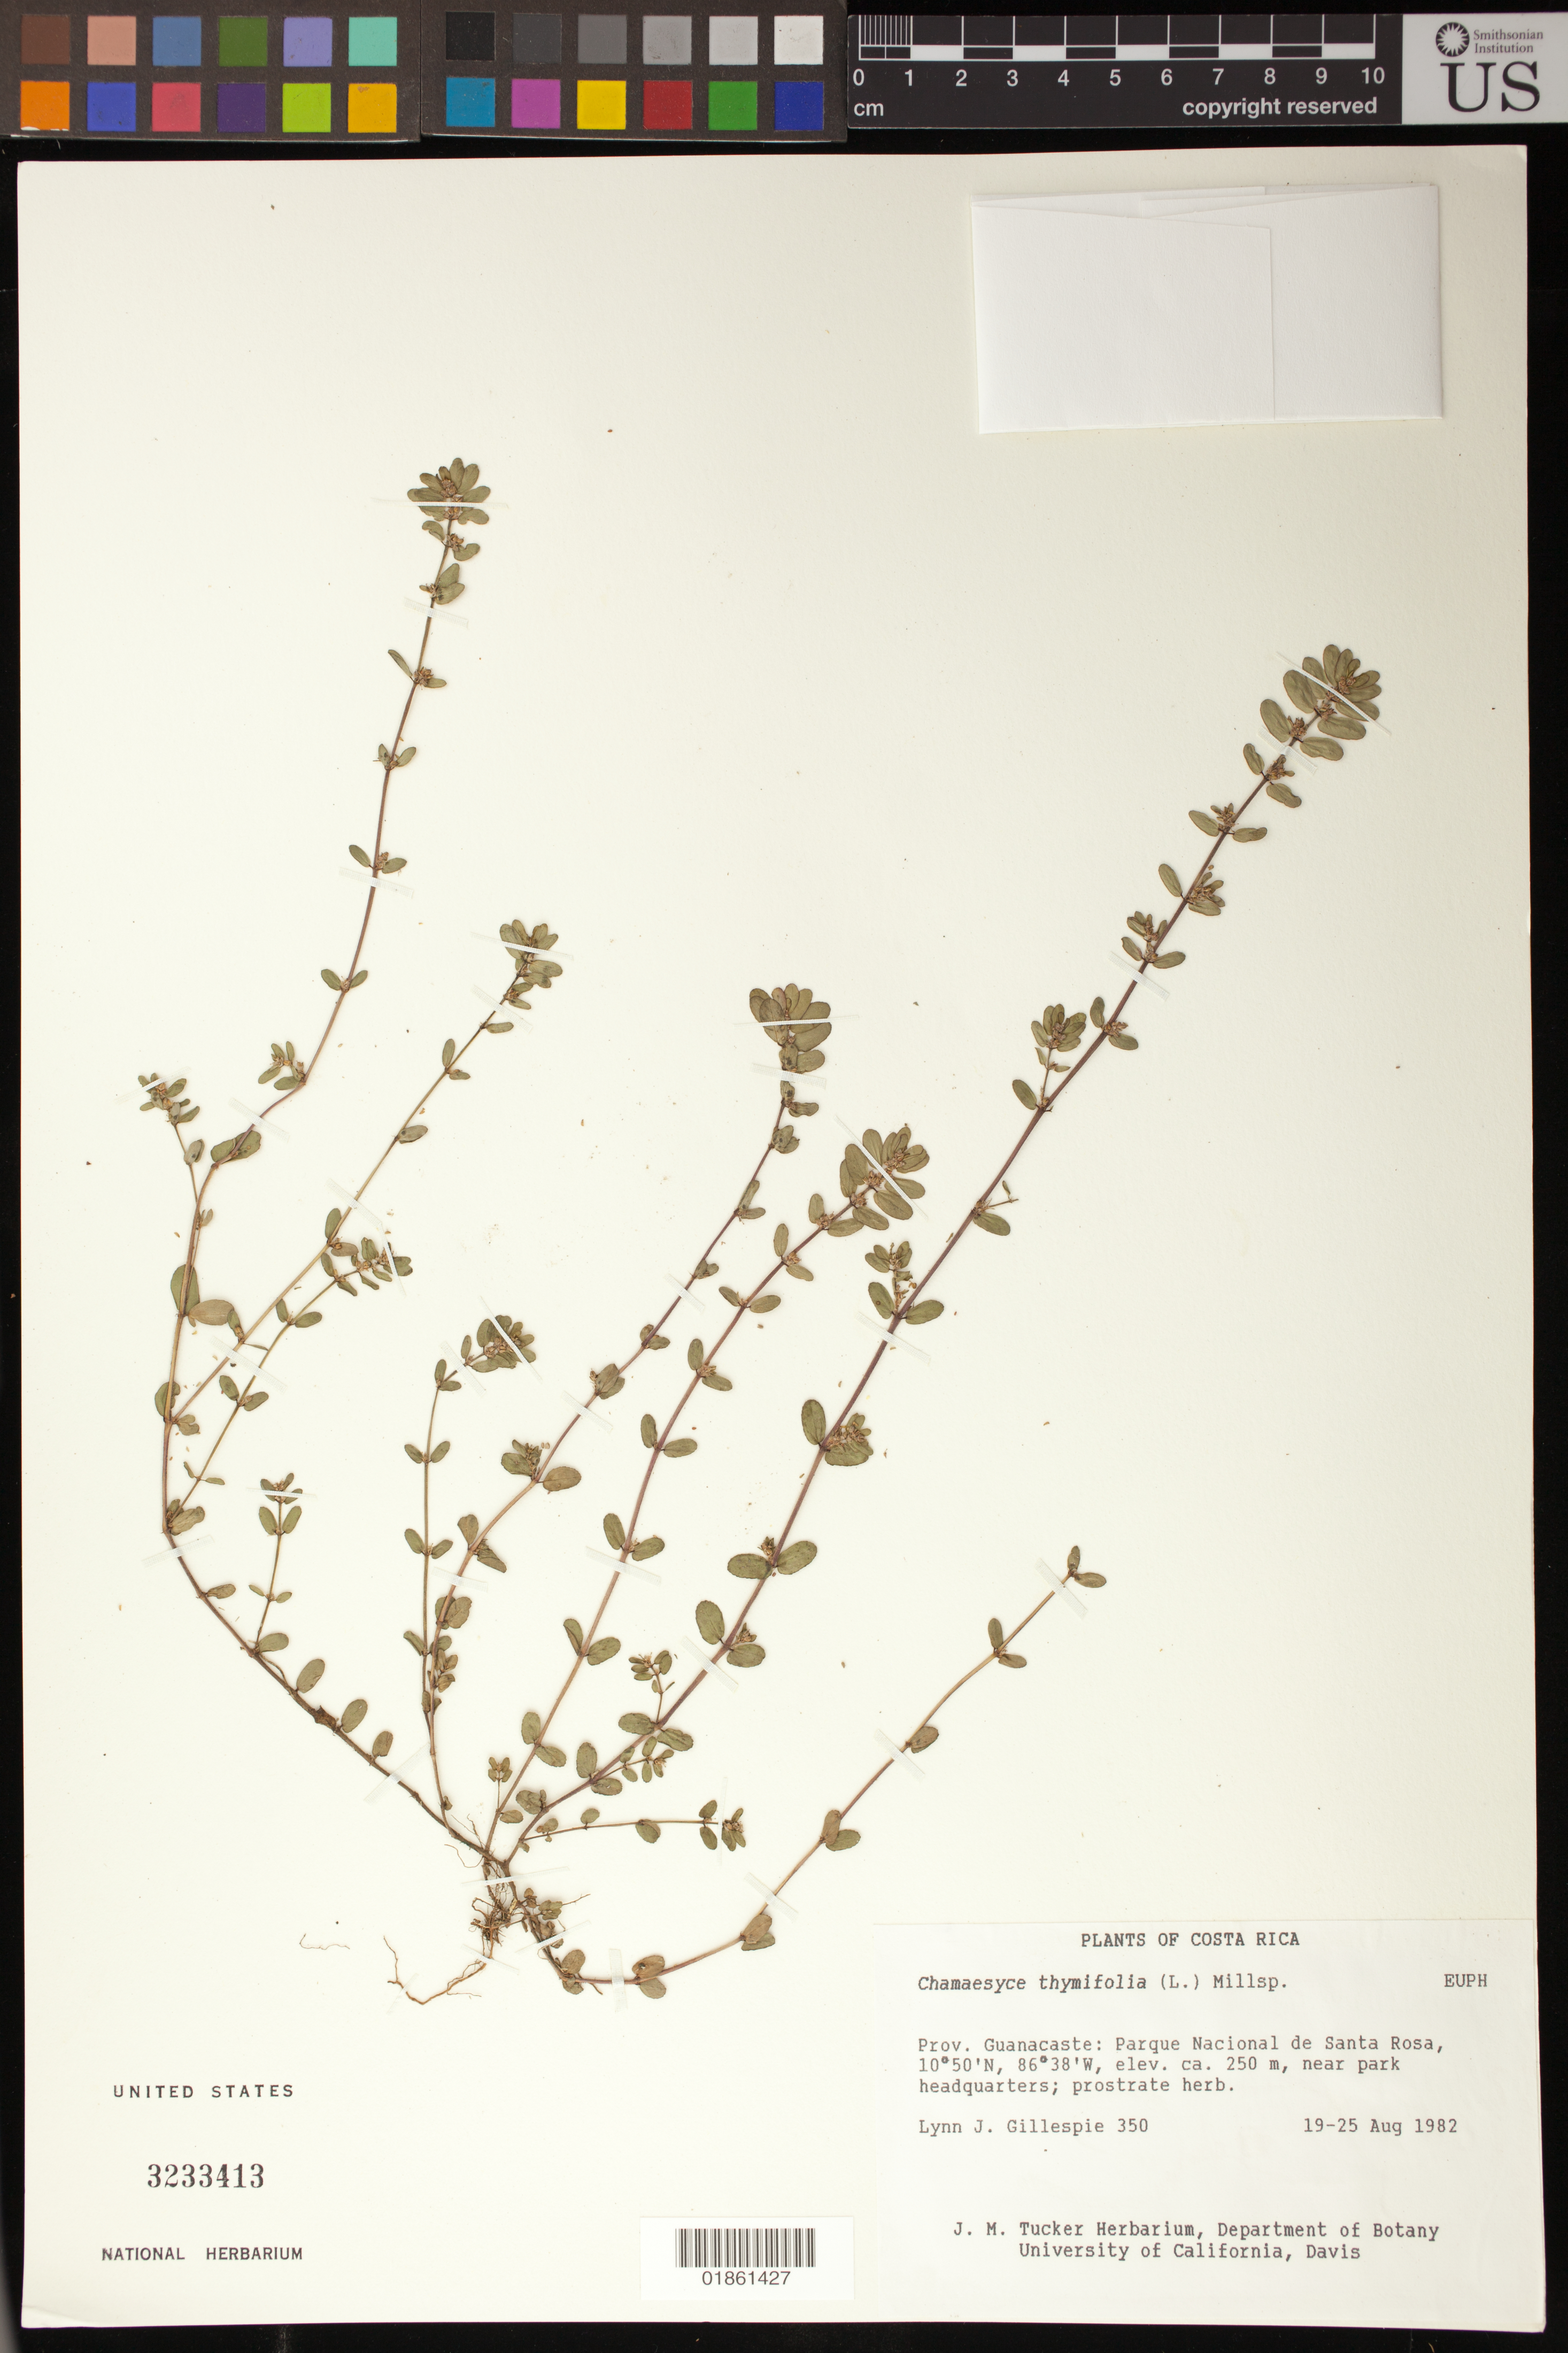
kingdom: Plantae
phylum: Tracheophyta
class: Magnoliopsida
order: Malpighiales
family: Euphorbiaceae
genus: Euphorbia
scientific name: Euphorbia thymifolia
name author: L.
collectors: L. J. Gillespie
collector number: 350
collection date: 1982-08-19/1982-08-25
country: Costa Rica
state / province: Guanacaste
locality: Parque Nacional de Santa Rosa (Santa Rosa National Park), near park headquarters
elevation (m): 250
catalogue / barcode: US 3233413